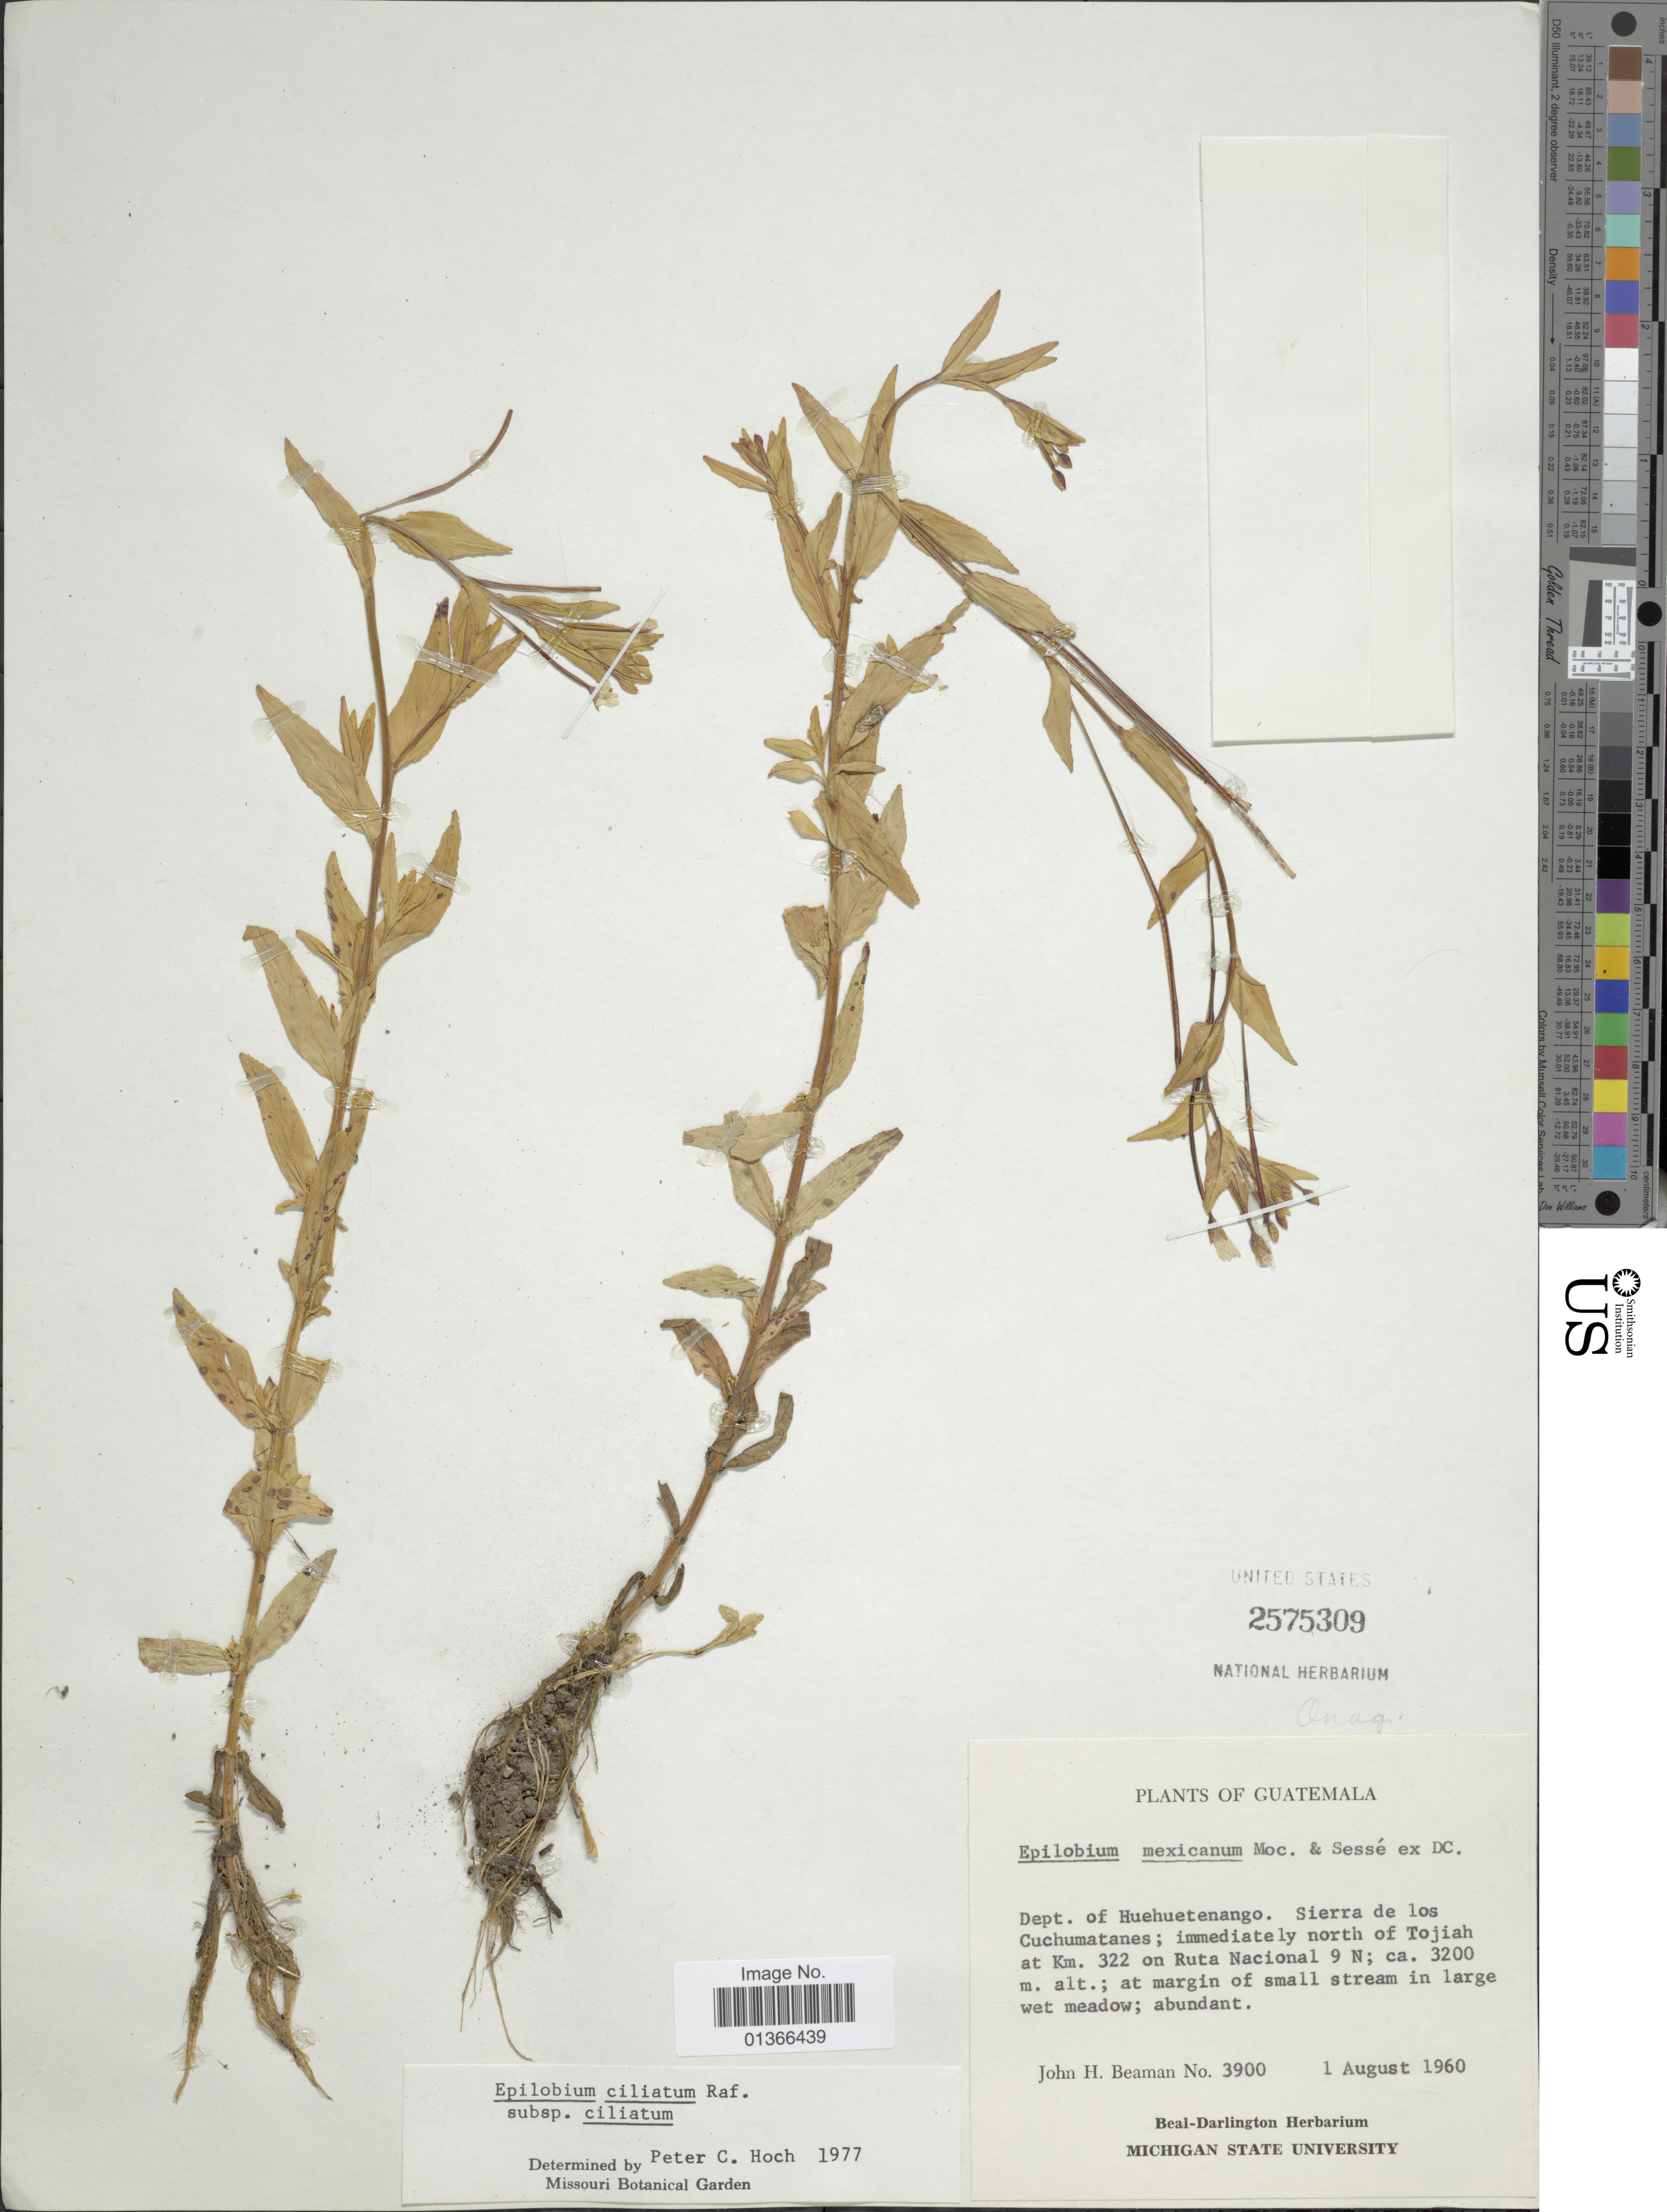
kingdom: Plantae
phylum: Tracheophyta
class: Magnoliopsida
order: Myrtales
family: Onagraceae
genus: Epilobium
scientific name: Epilobium ciliatum subsp. ciliatum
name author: Raf.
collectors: J. H. Beaman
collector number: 3900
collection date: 1960-08-01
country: Guatemala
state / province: Huehuetenango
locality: Sierra de los Cuchumatanes; immediately north of Tojiah at Km. 322 on Ruta Nacional 9 N.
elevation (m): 3200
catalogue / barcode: US 2575309